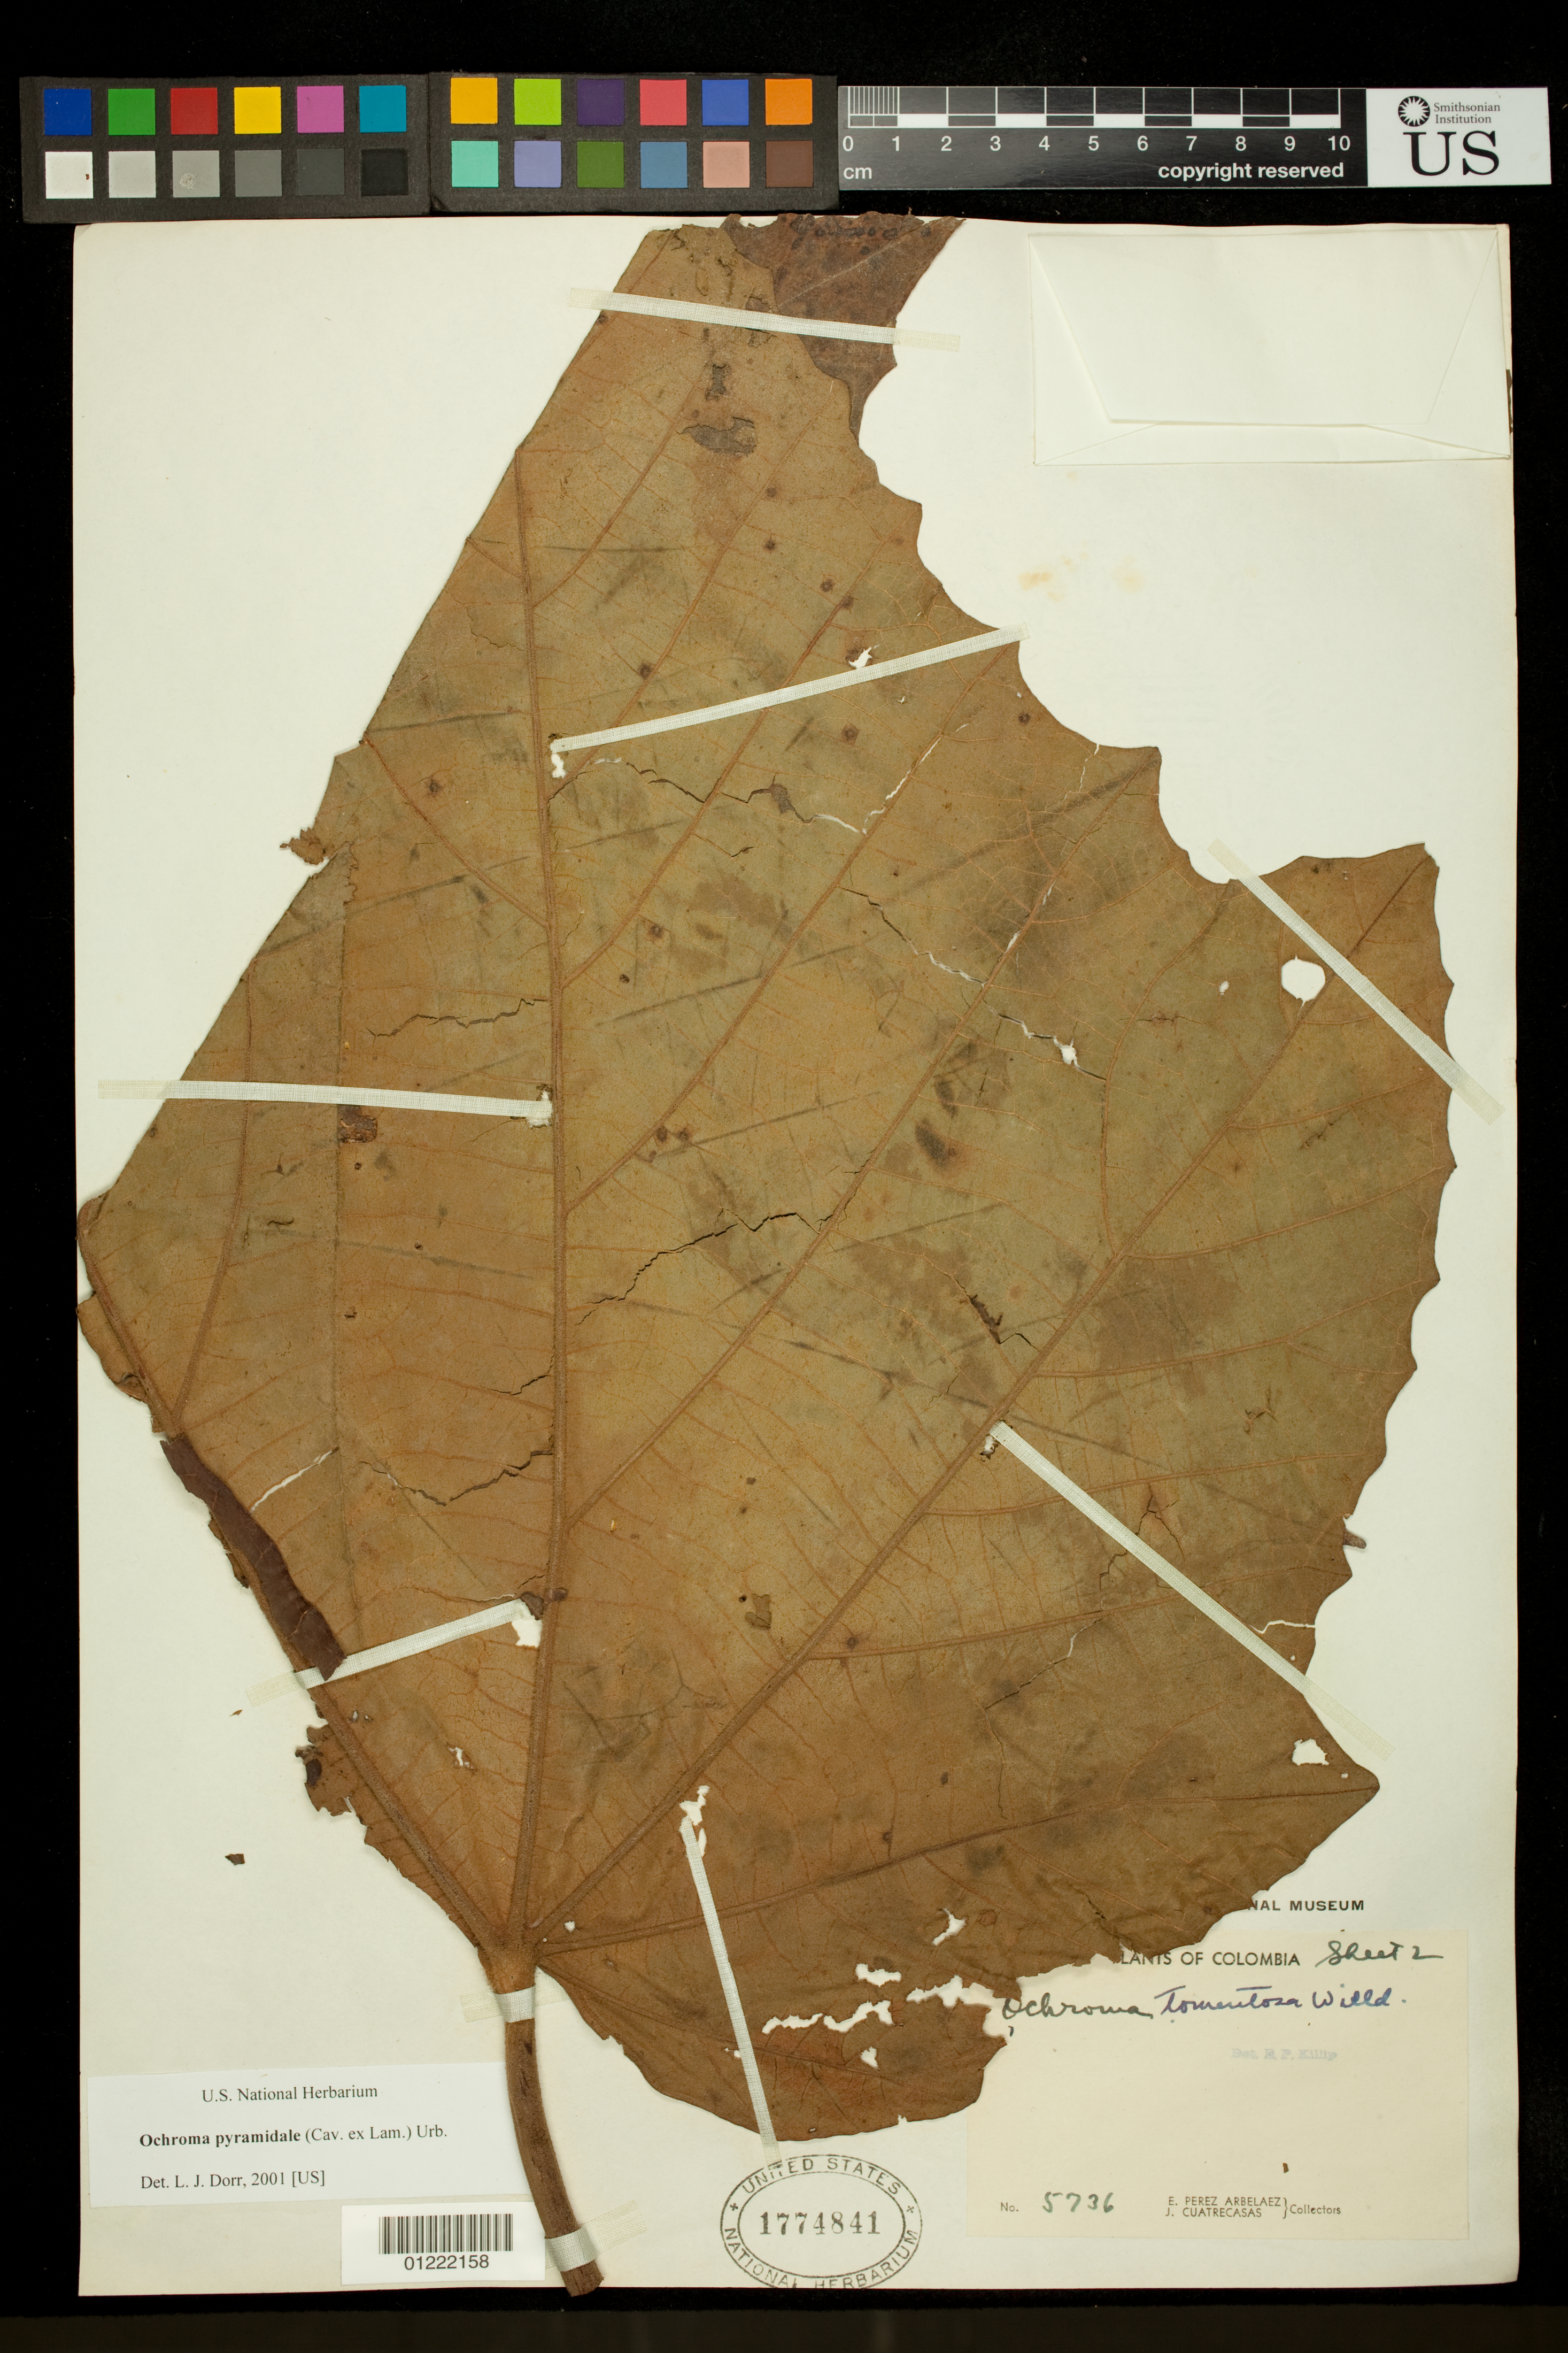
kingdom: Plantae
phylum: Tracheophyta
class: Magnoliopsida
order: Malvales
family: Malvaceae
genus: Ochroma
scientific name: Ochroma pyramidale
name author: (Cav. ex Lam.) Urb.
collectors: E. Pérez Arbeláez & J. Cuatrecasas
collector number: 5736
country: Colombia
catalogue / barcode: US 1774841